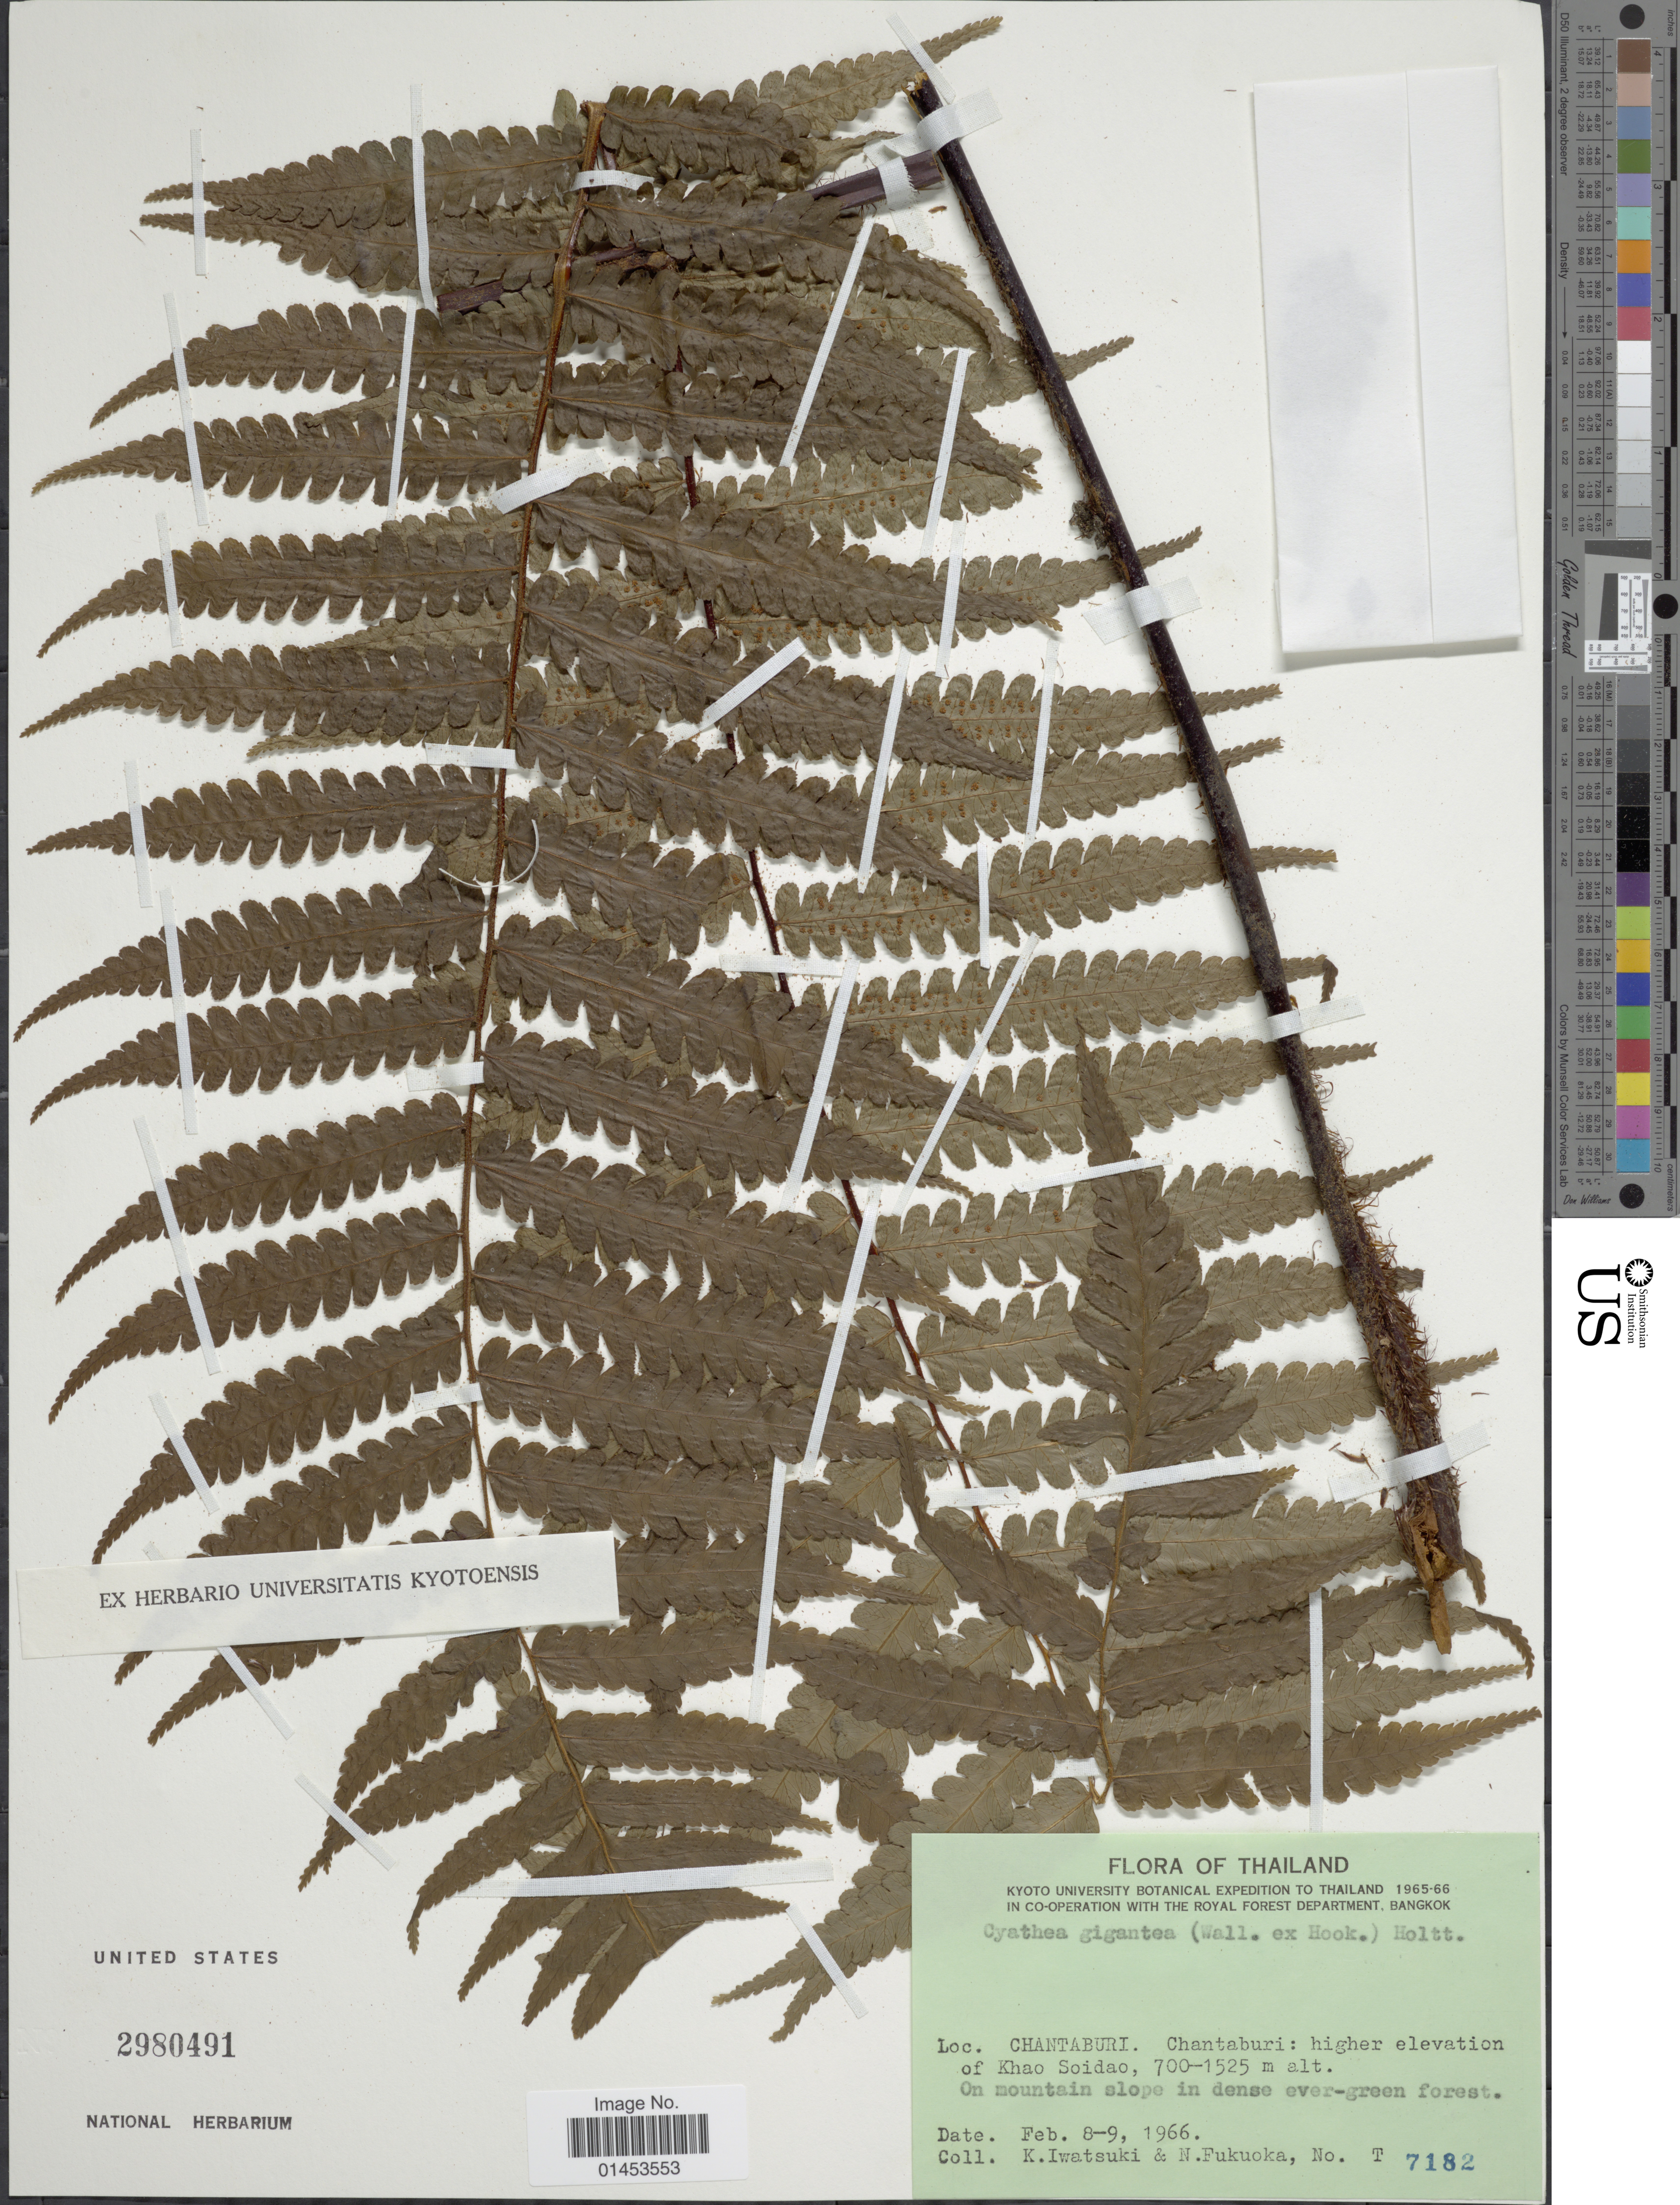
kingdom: Plantae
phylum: Tracheophyta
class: Polypodiopsida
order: Cyatheales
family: Cyatheaceae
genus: Cyathea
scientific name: Cyathea gigantea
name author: (Wall. ex Hook.) Holttum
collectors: K. Iwatsuki & N. Fukuoka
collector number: T7182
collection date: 1966-02-08/1966-02-09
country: Thailand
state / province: Chanthaburi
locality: Chantaburi: higher elevation of Khao Soidao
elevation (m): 700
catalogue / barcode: US 2980491